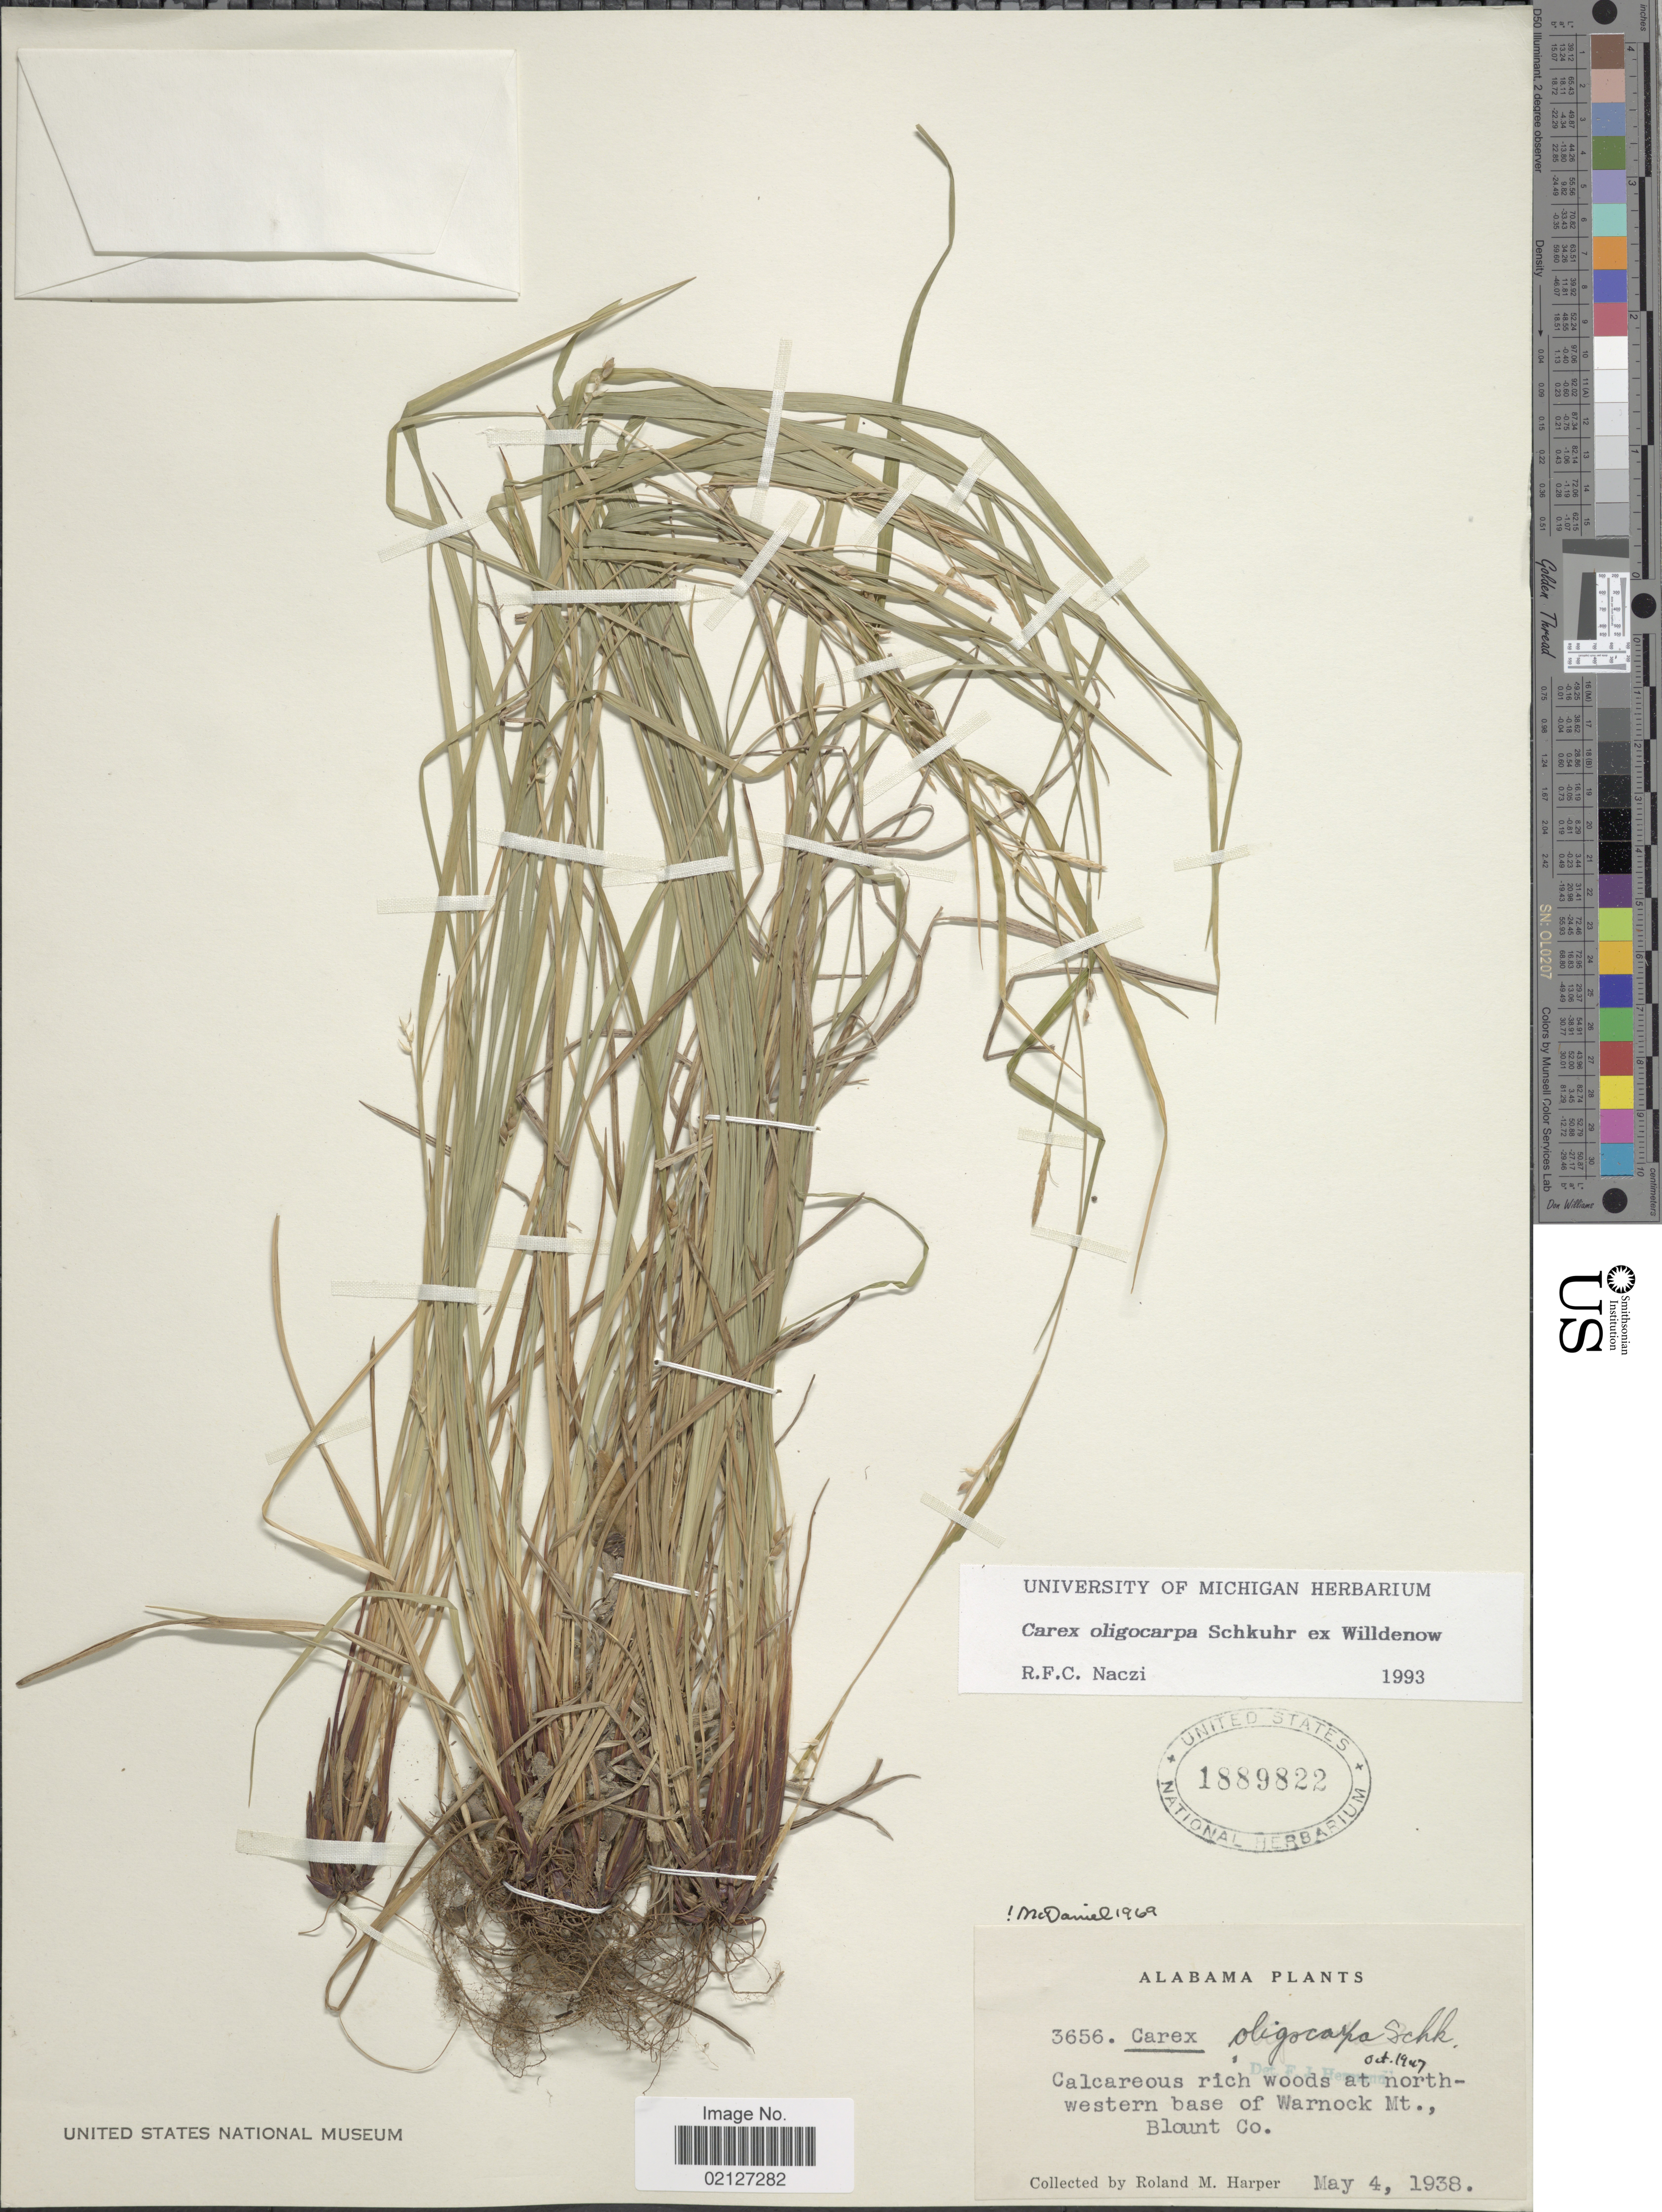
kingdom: Plantae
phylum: Tracheophyta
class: Liliopsida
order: Poales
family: Cyperaceae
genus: Carex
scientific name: Carex oligocarpa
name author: Willd.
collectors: R. M. Harper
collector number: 3656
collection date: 1938-05-04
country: United States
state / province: Alabama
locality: Rich woods at north-western base of Warnock Mt., Blount Co.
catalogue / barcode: US 1889822